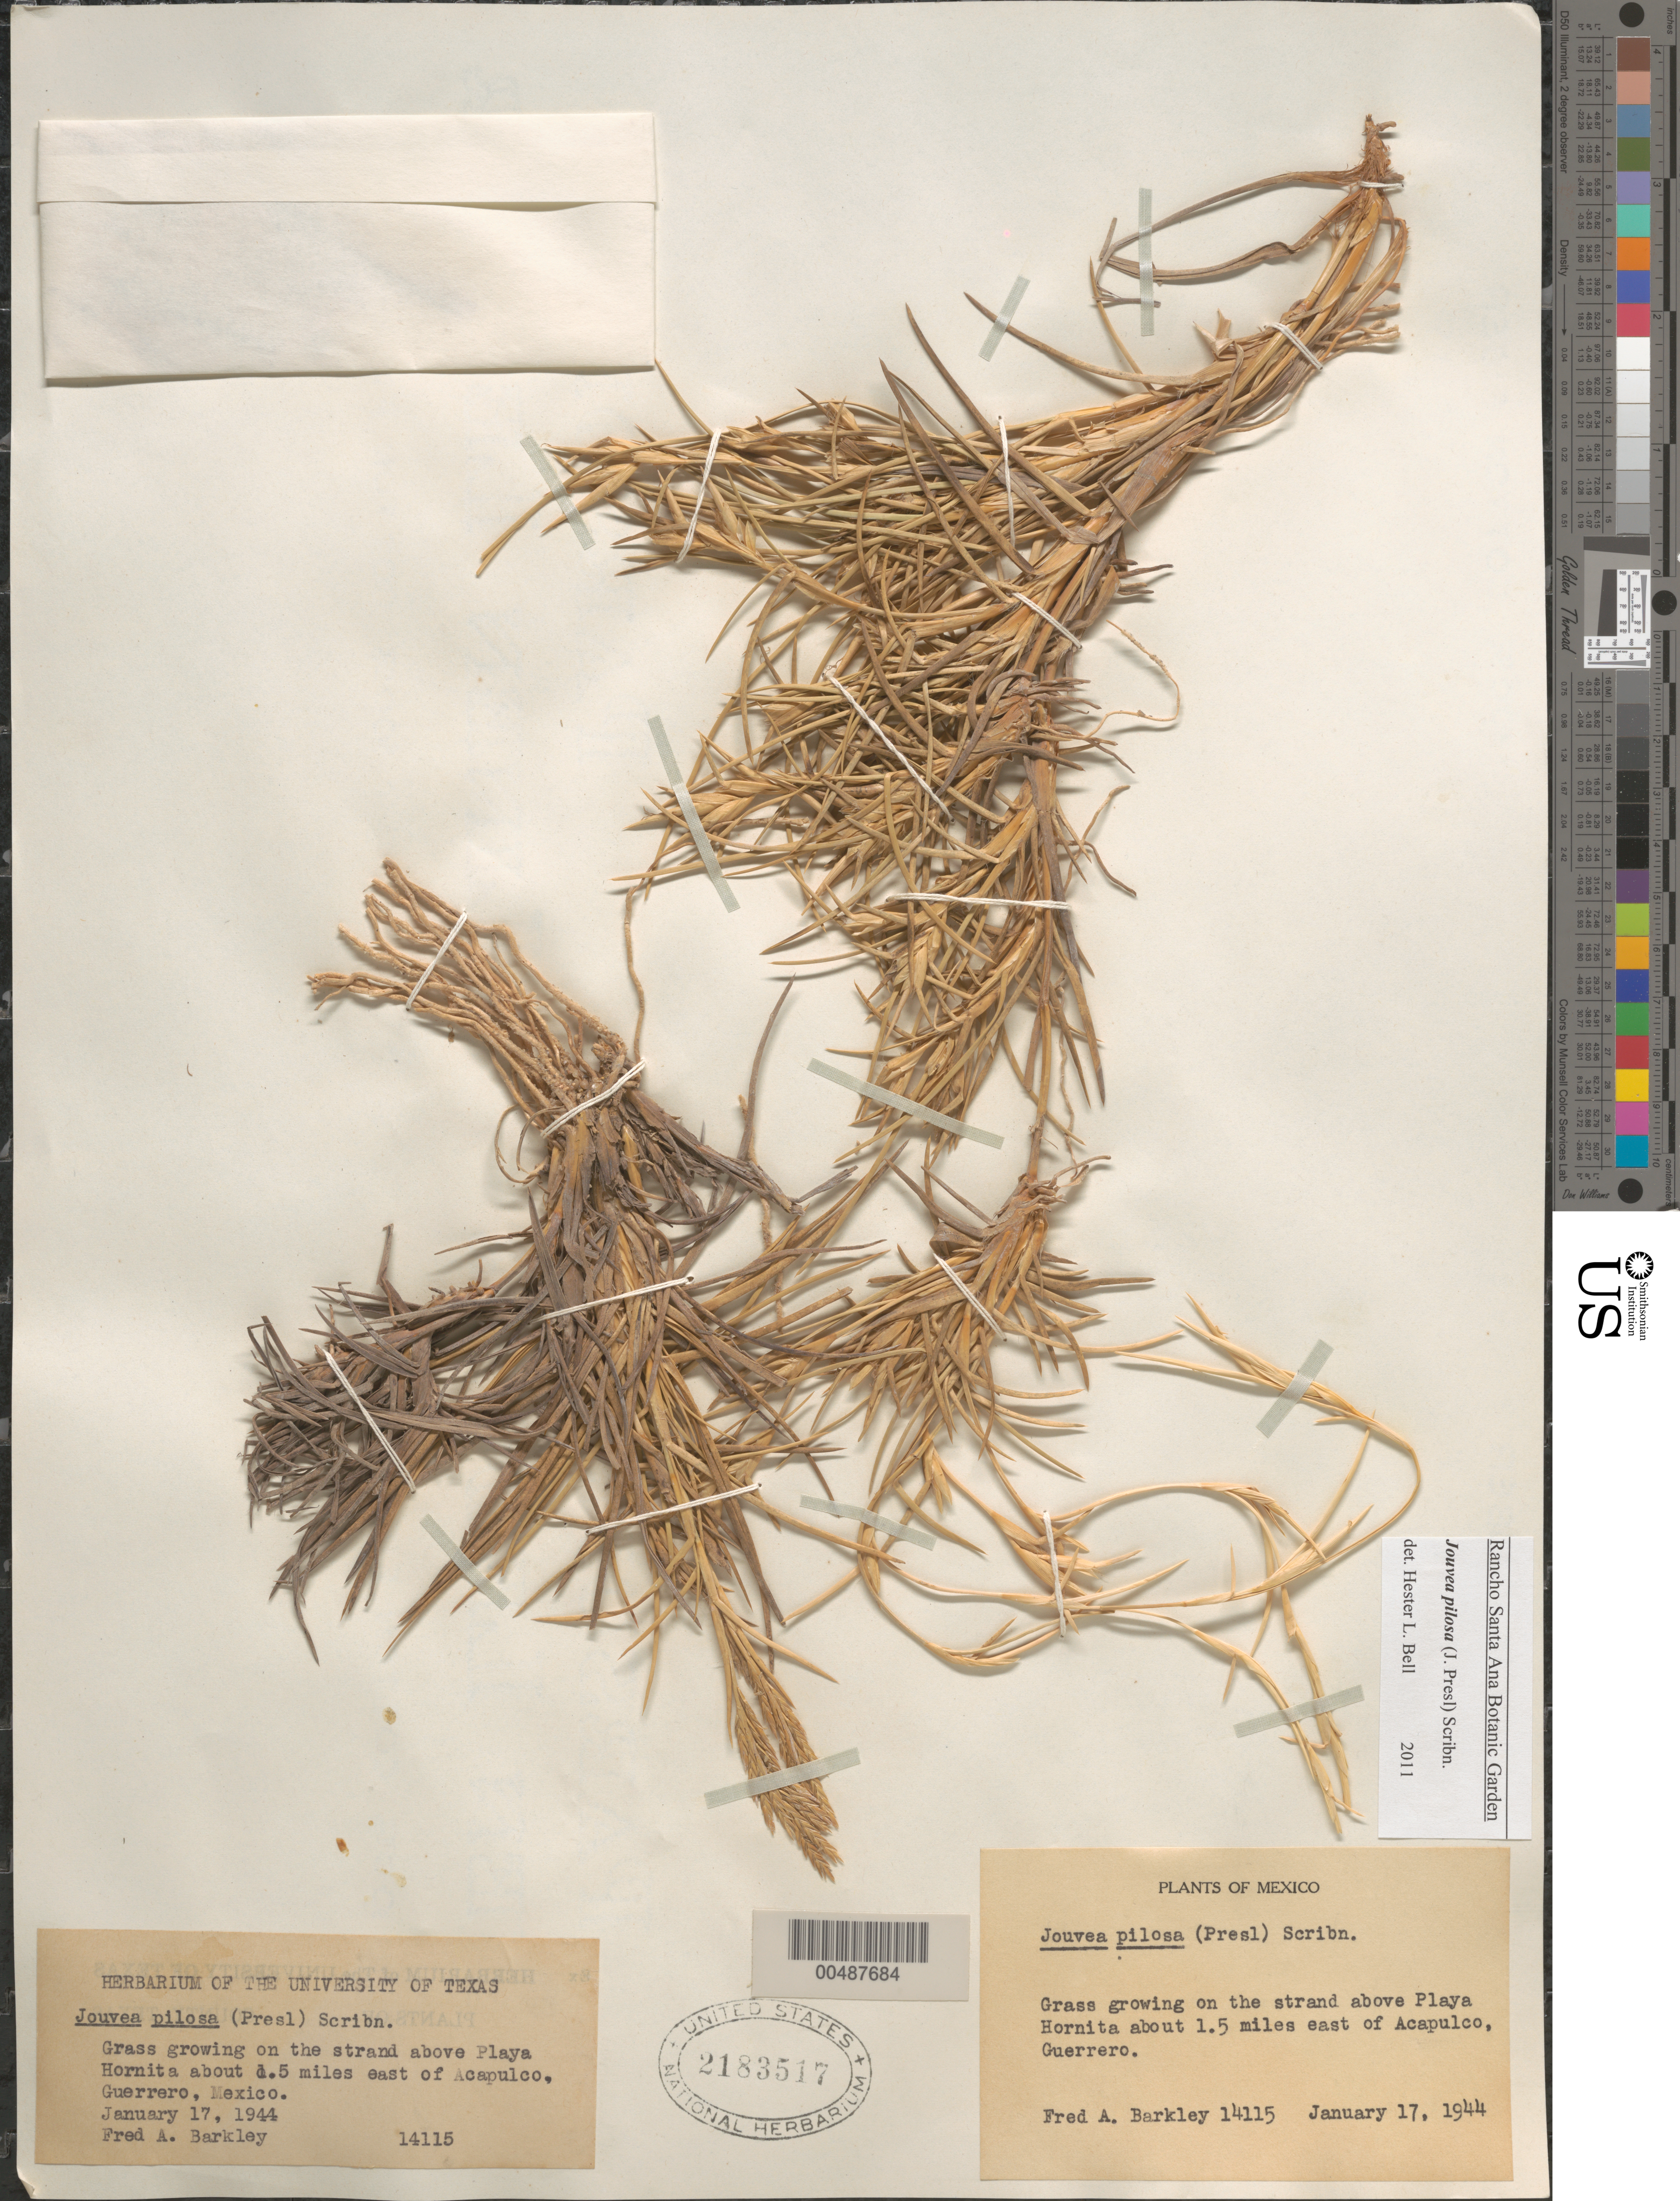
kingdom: Plantae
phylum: Tracheophyta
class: Liliopsida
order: Poales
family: Poaceae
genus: Jouvea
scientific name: Jouvea pilosa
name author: (J. Presl) Scribn.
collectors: F. A. Barkley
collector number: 14115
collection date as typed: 17 Jan 1944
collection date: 1944-01-17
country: Mexico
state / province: Guerrero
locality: Above Playa Hornita about 1.5 mi E of Acapulco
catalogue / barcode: US 2183517